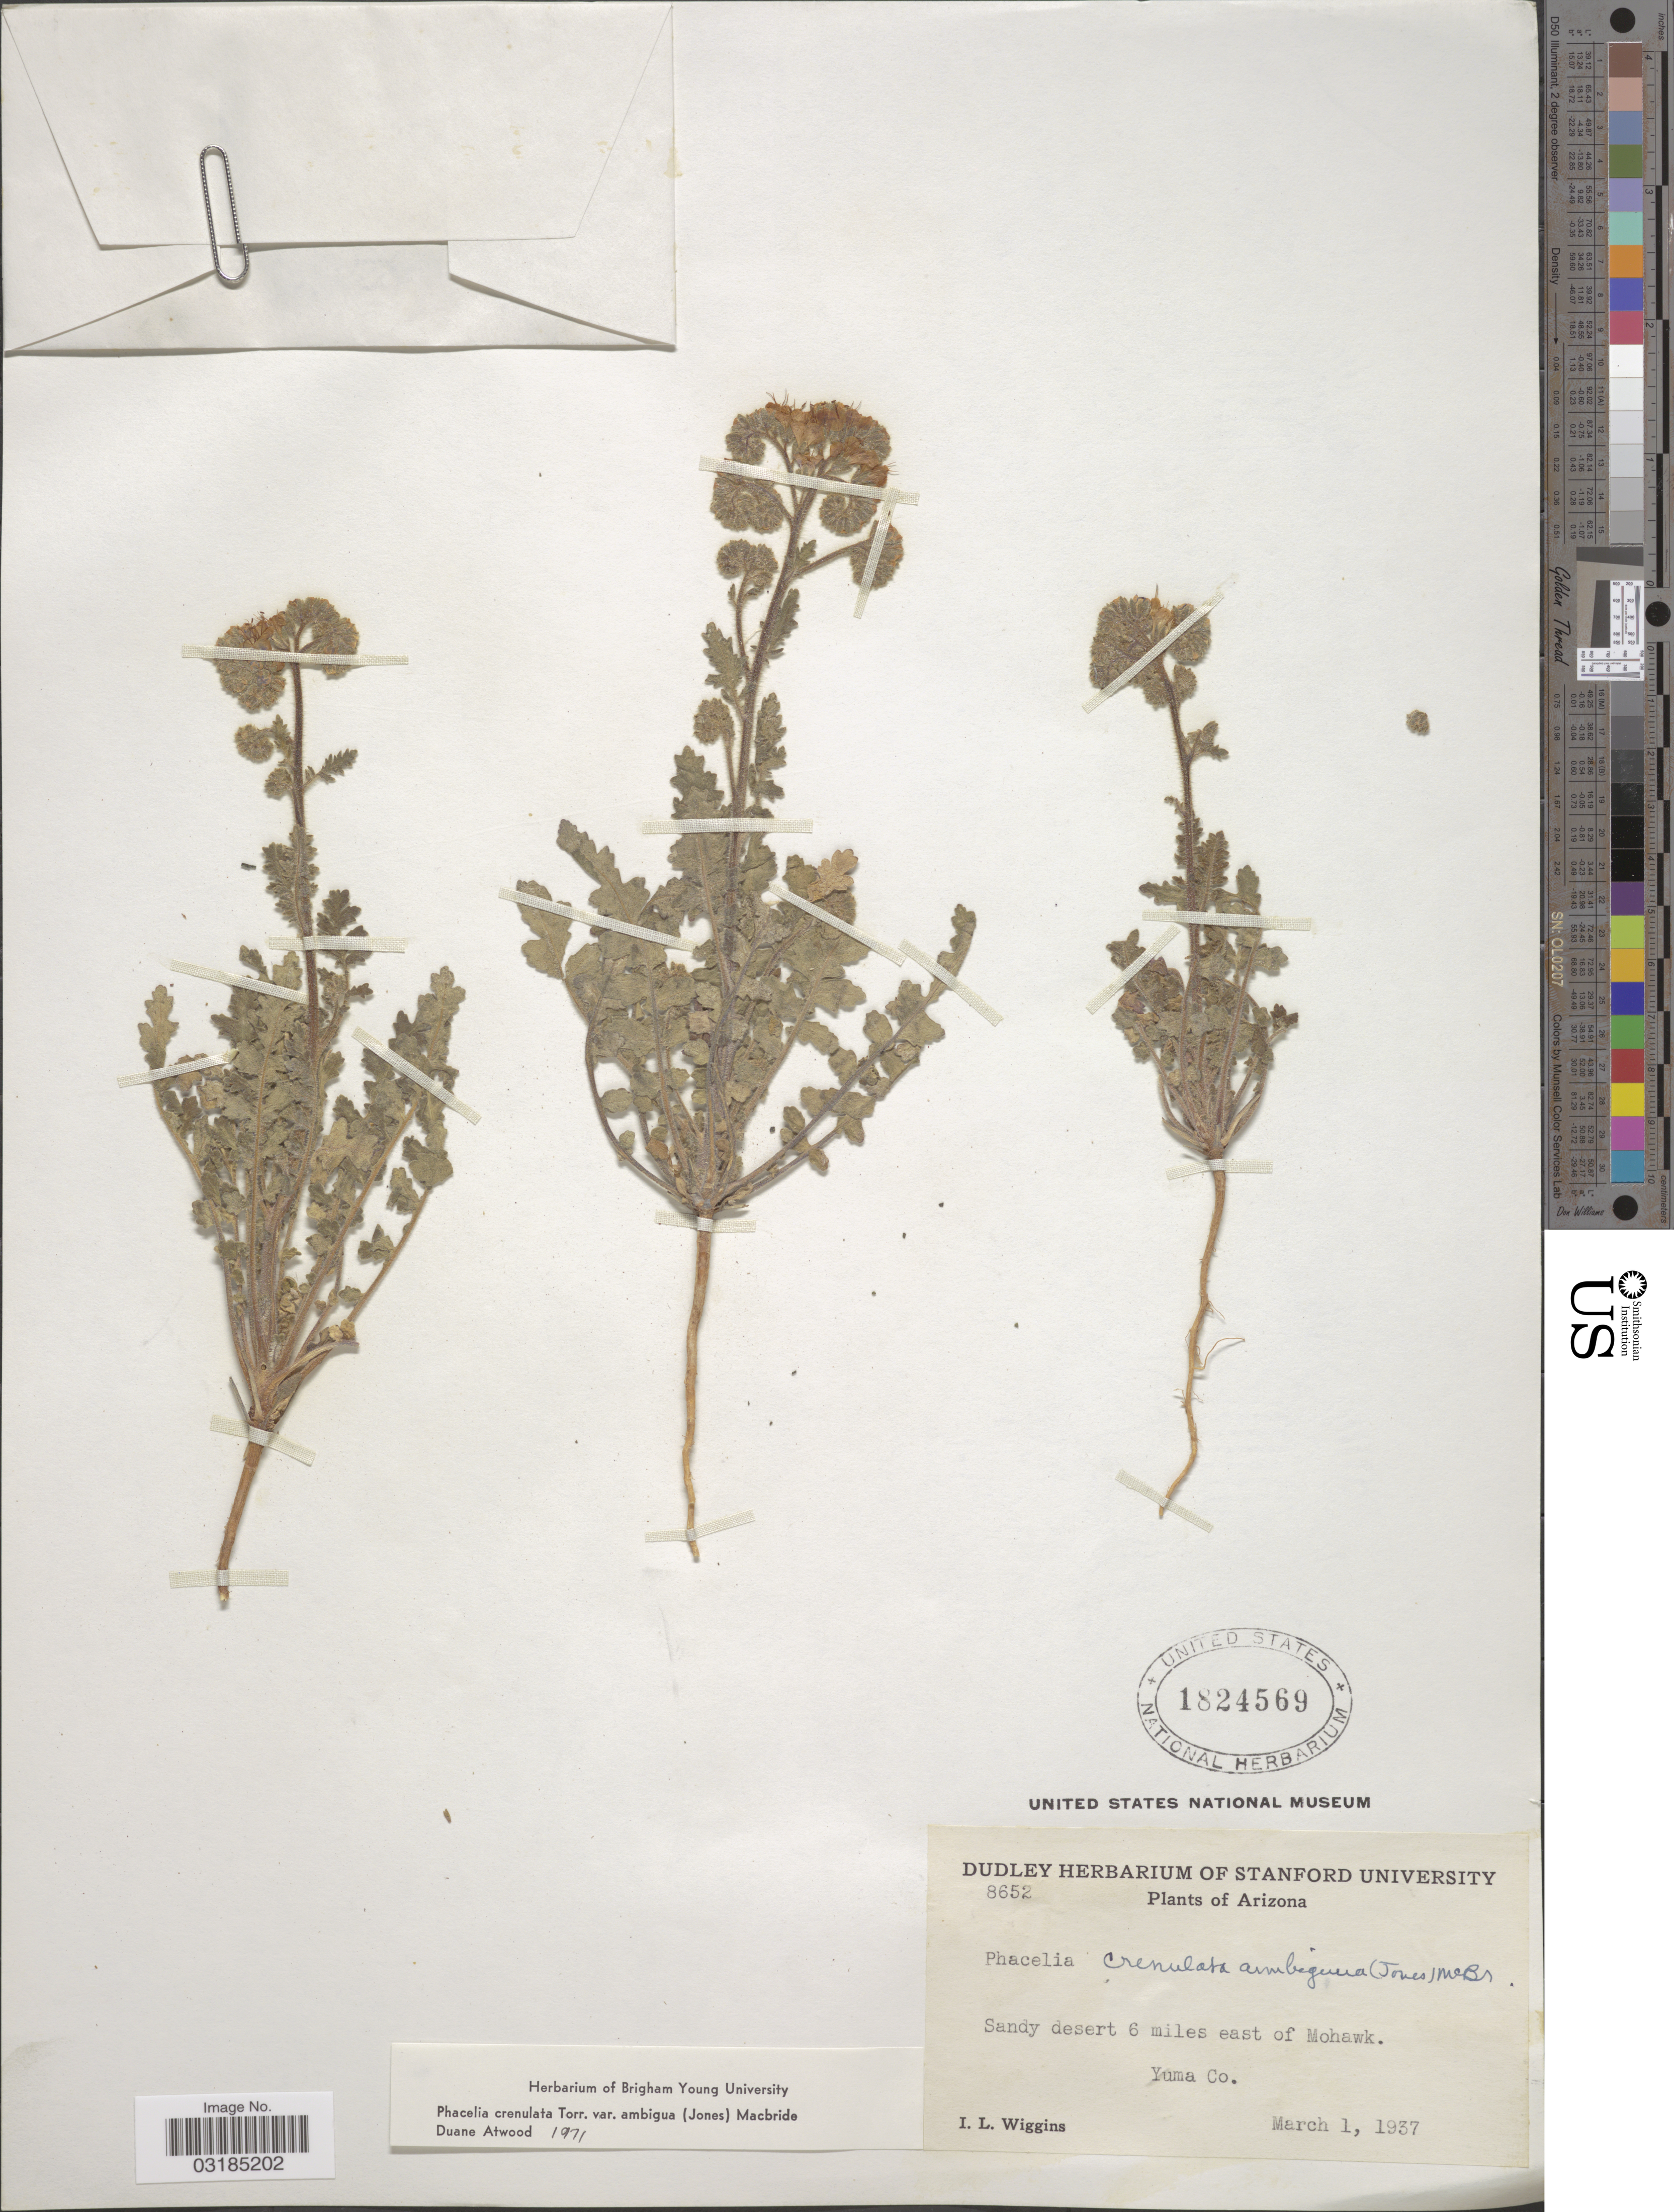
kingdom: Plantae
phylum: Tracheophyta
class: Magnoliopsida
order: Boraginales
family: Hydrophyllaceae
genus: Phacelia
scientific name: Phacelia crenulata var. ambigua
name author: (M.E. Jones) J.F. Macbr.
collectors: I. L. Wiggins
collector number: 8652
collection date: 1937-03-01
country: United States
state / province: Arizona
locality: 6 miles east of Mohawk. Yuma Co.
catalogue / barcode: US 1824569